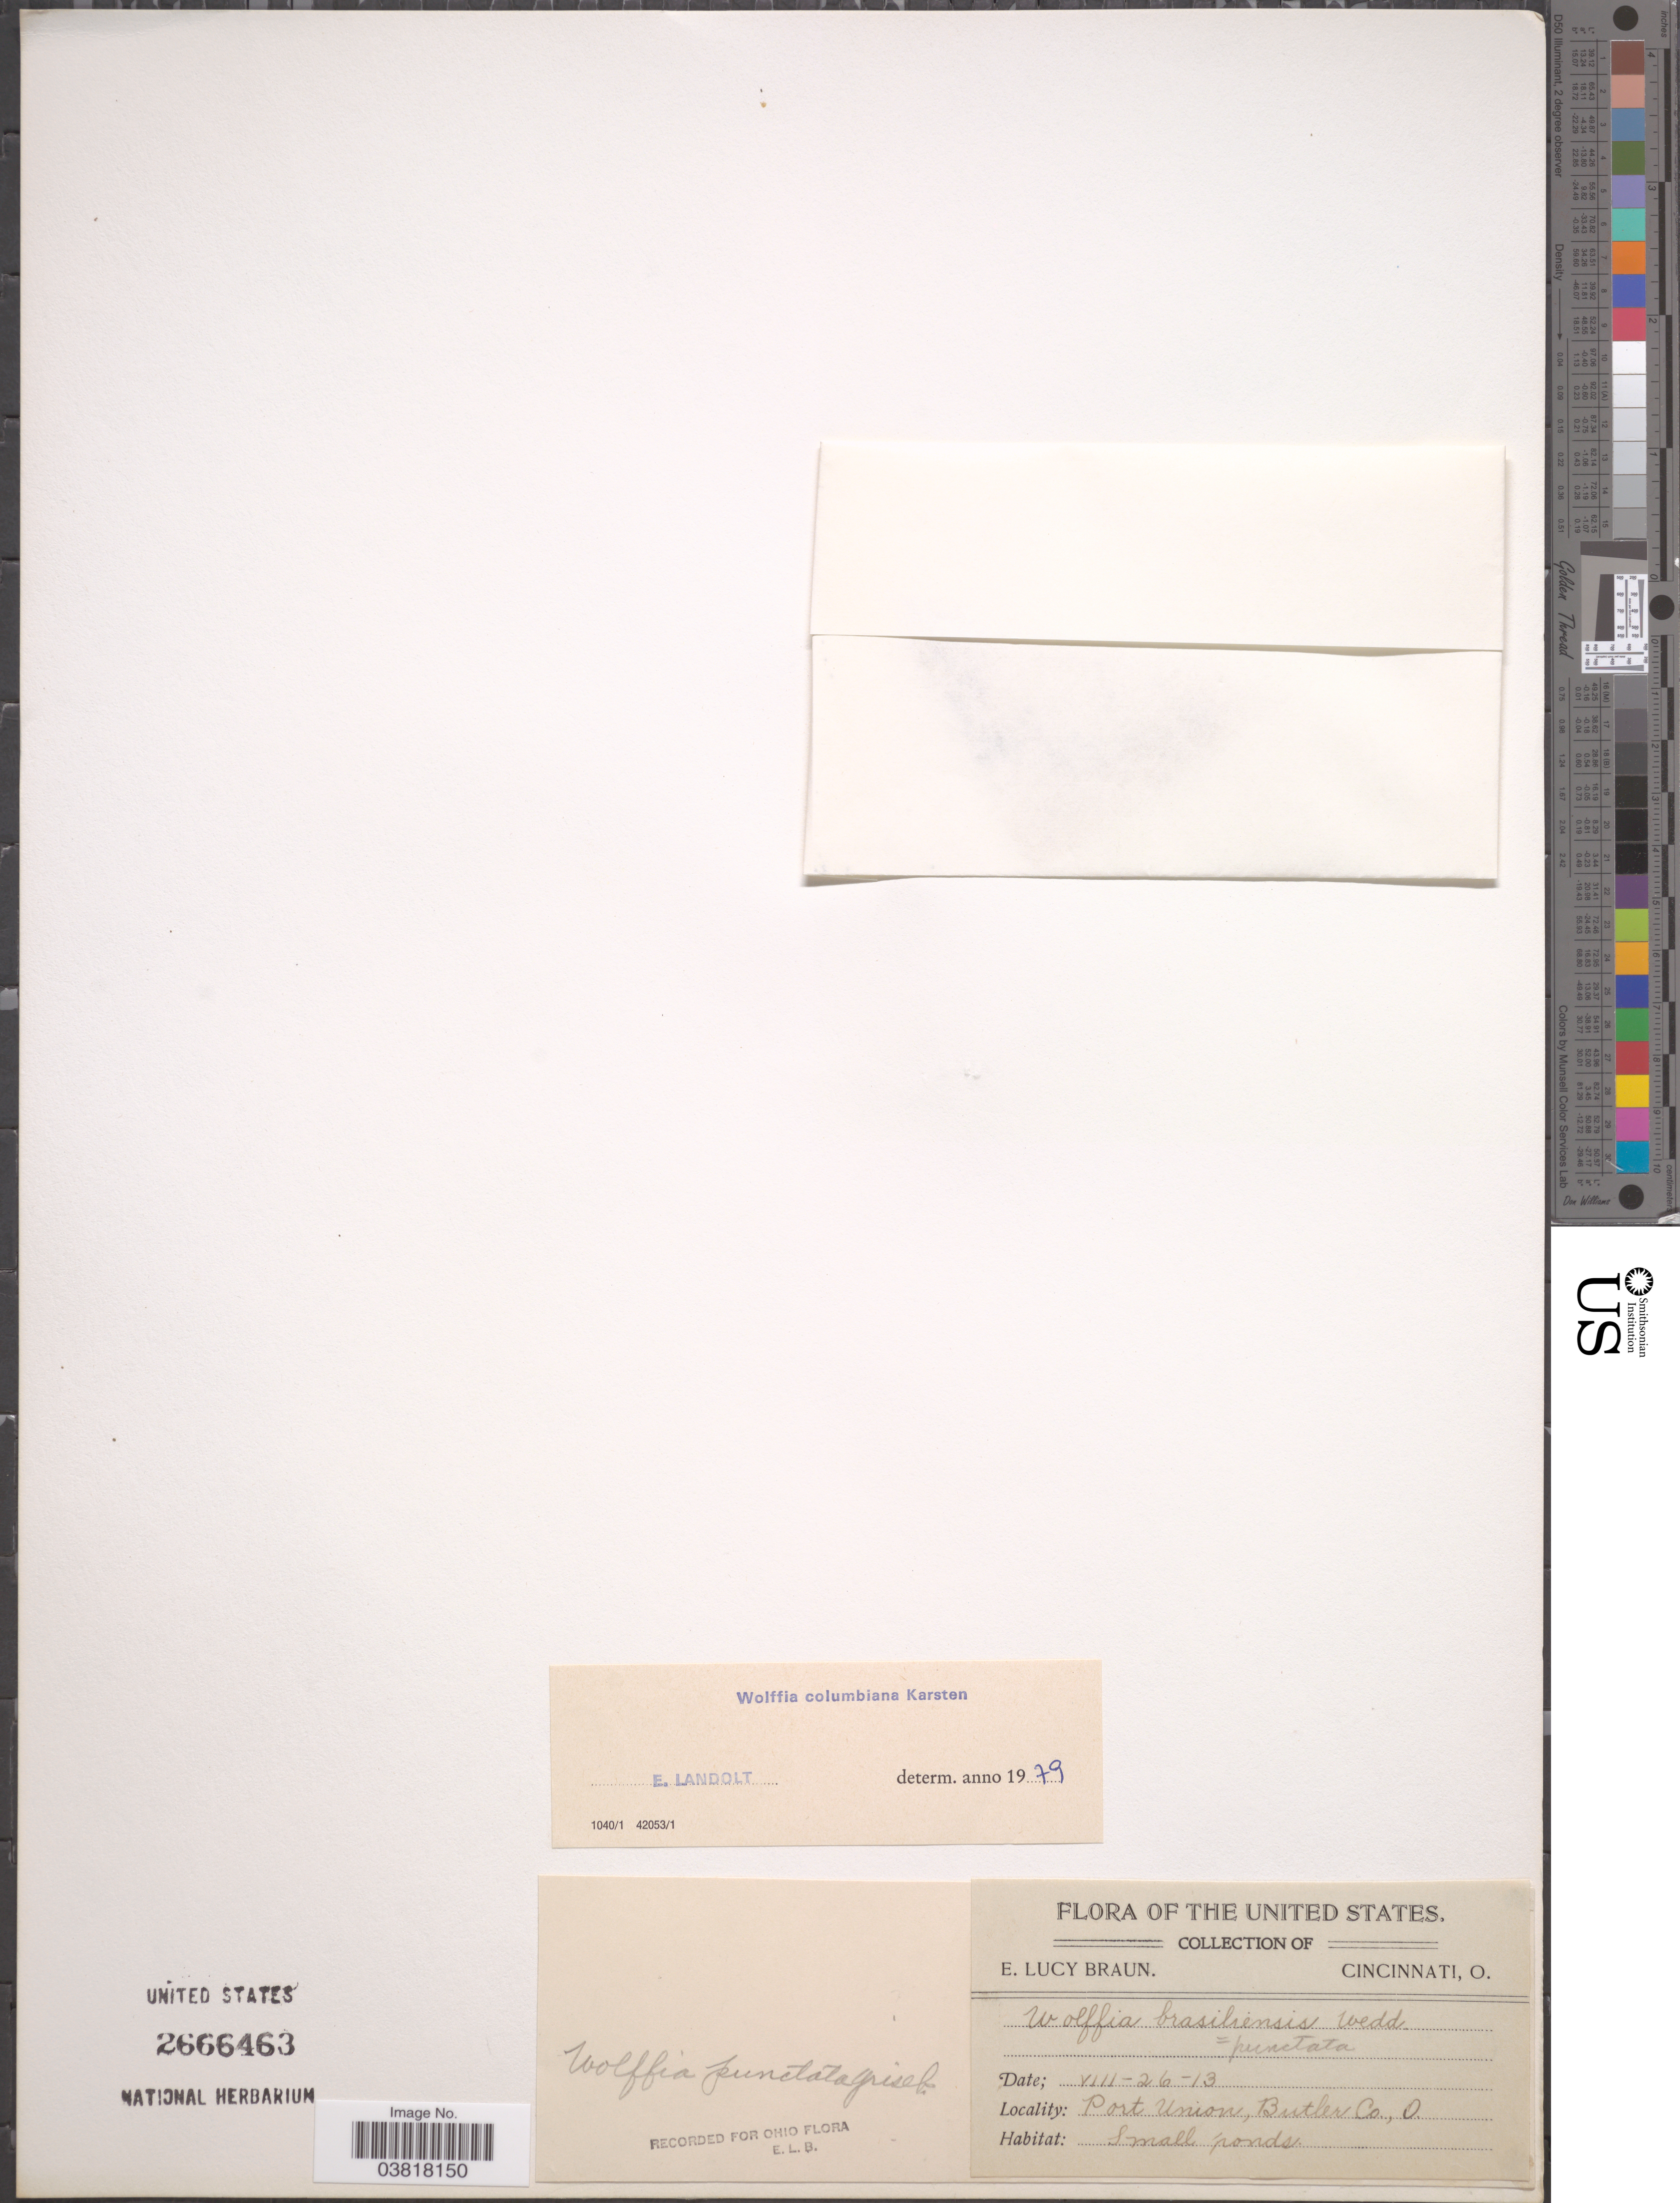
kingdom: Plantae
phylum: Tracheophyta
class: Liliopsida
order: Alismatales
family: Araceae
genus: Wolffia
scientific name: Wolffia columbiana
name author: H. Karst.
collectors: E. L. Braun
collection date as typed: Transcribed d/m/y: 26/8/13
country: United States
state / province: Ohio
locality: Port Union, Butler Co.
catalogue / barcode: US 2666463